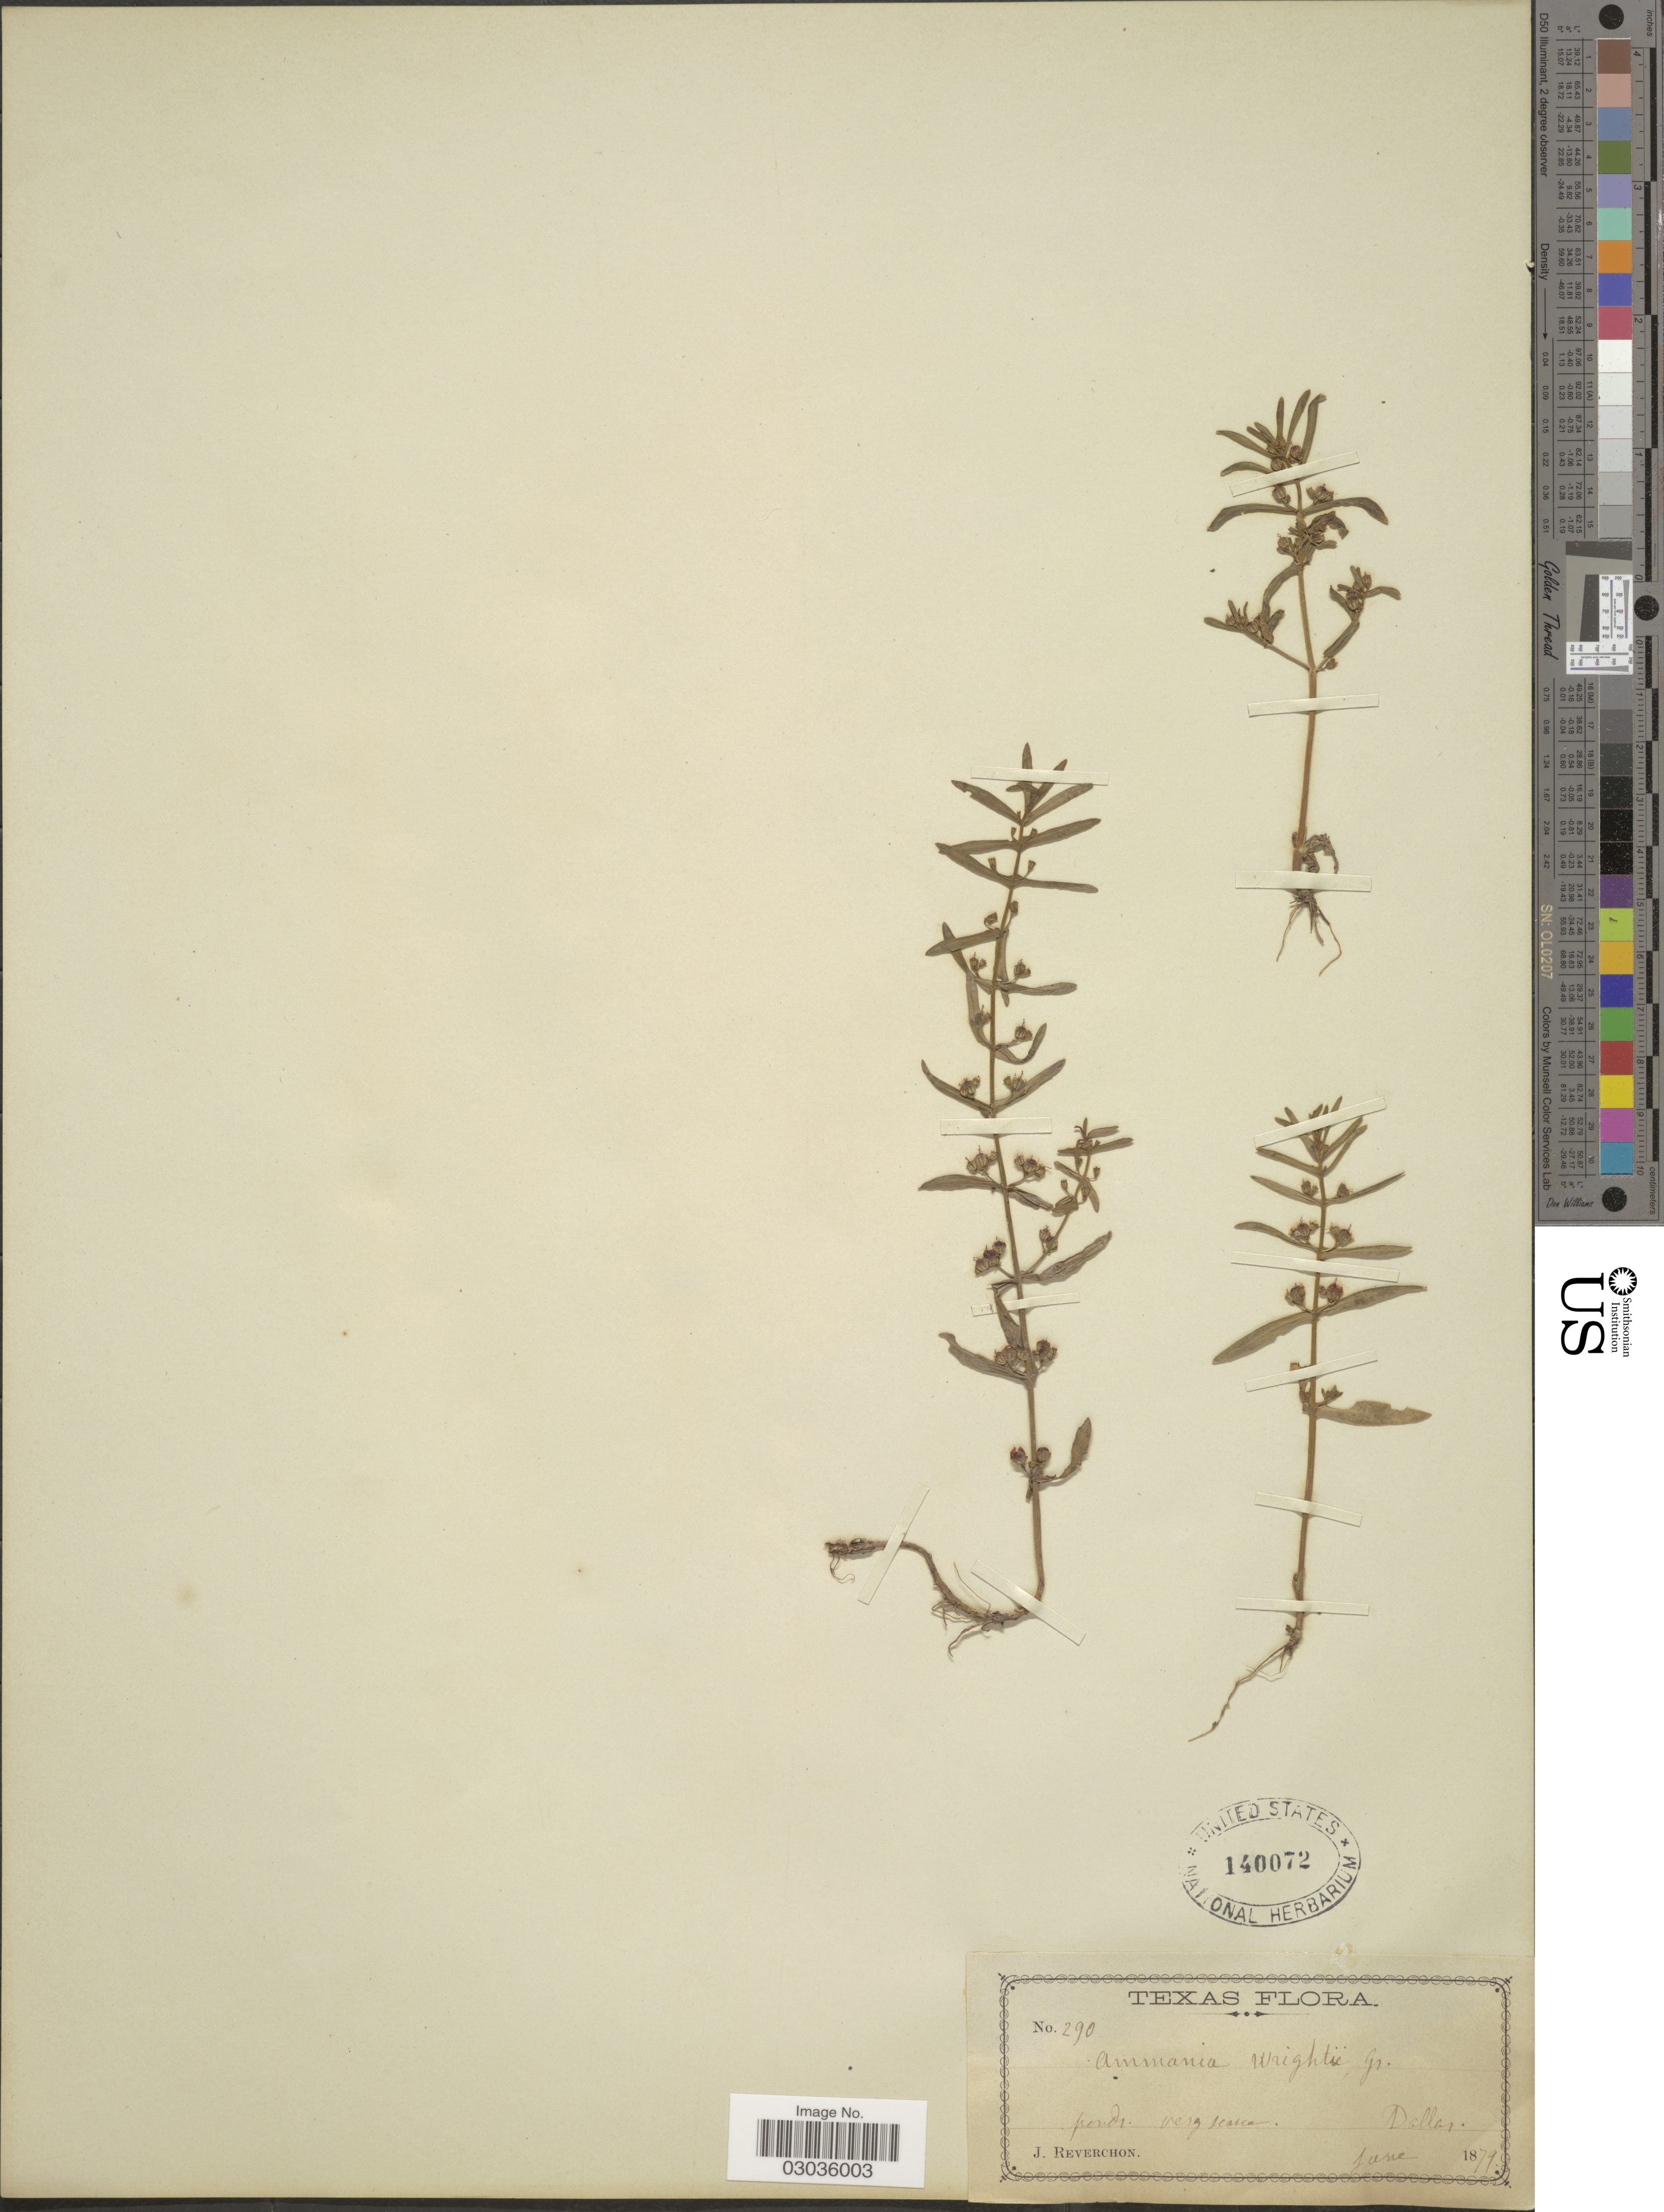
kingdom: Plantae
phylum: Tracheophyta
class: Magnoliopsida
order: Myrtales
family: Lythraceae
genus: Ammannia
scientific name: Ammannia auriculata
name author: Willd.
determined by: Strong, Mark T., (BOT), Smithsonian Institution - National Museum of Natural History (UNITED STATES)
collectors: J. Reverchon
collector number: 290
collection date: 1879-06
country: United States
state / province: Texas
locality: Dallas.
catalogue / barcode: US 140072